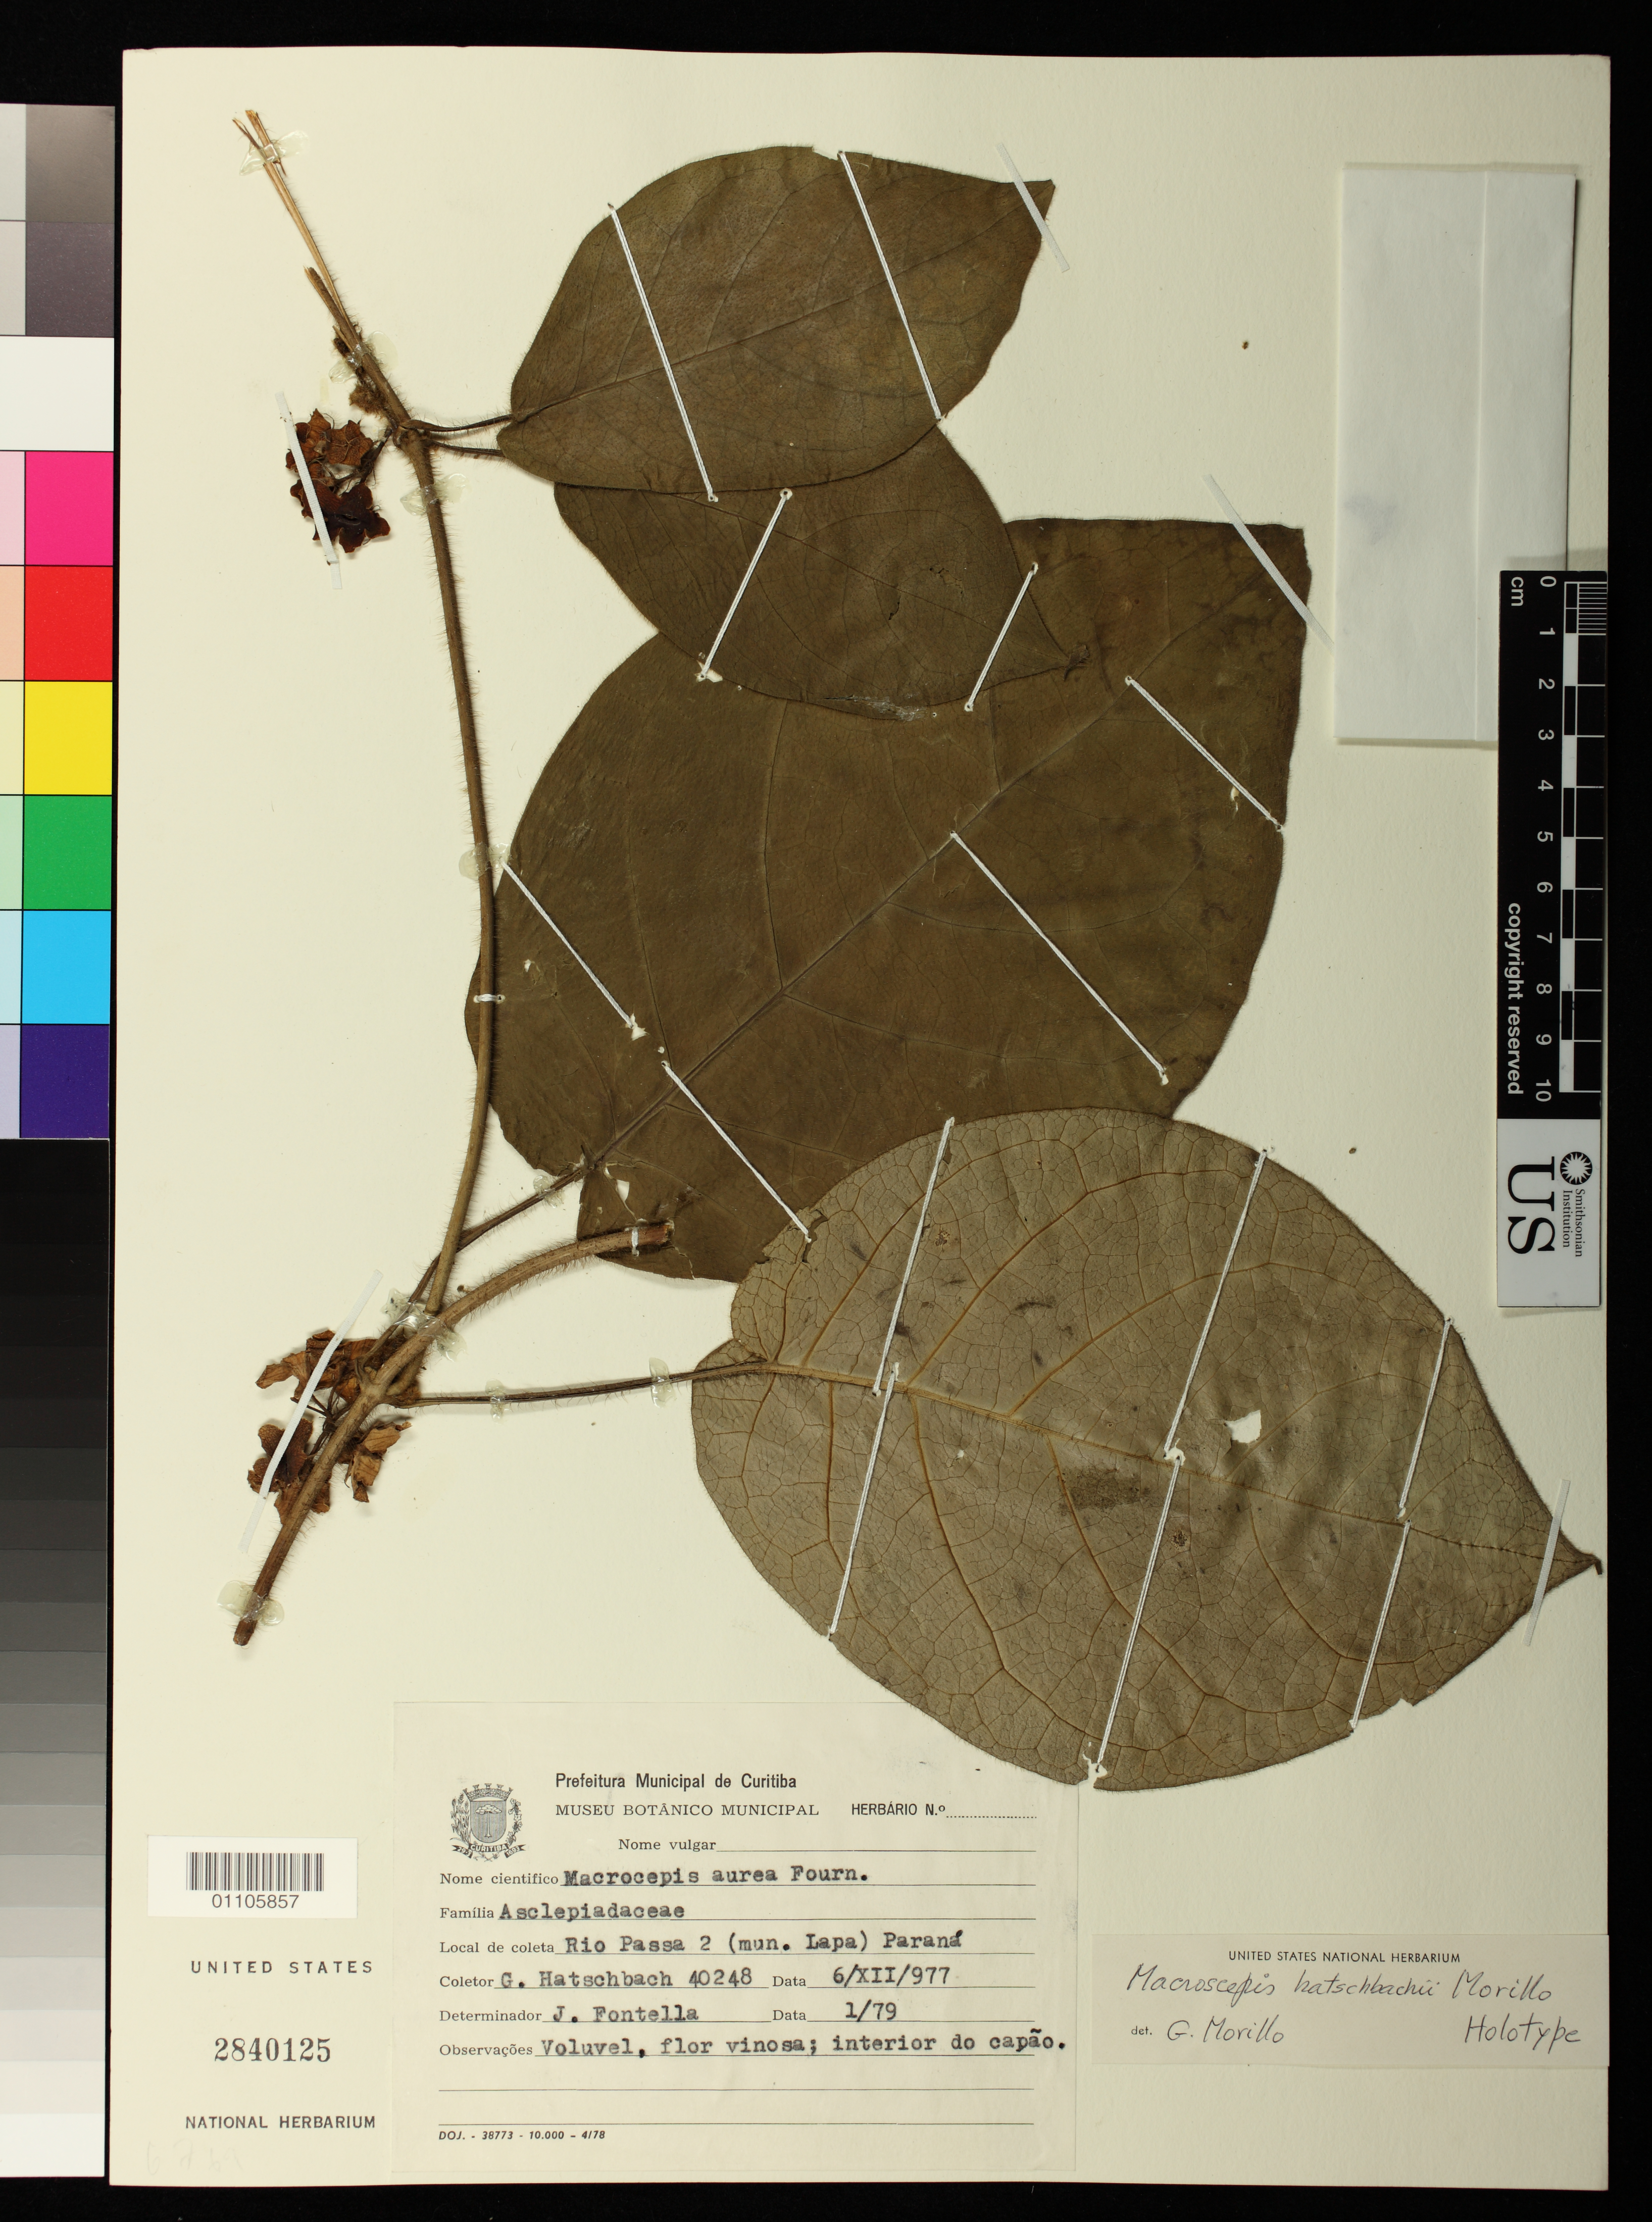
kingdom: Plantae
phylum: Tracheophyta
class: Magnoliopsida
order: Gentianales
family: Apocynaceae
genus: Macroscepis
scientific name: Macroscepis hatschbachii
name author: Morillo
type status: Holotype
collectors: G. Hatschbach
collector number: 40248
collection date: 1977-12-06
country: Brazil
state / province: Paraná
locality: Rio Passa 2 (mun. Lapa) Paraná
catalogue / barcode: US 2840125